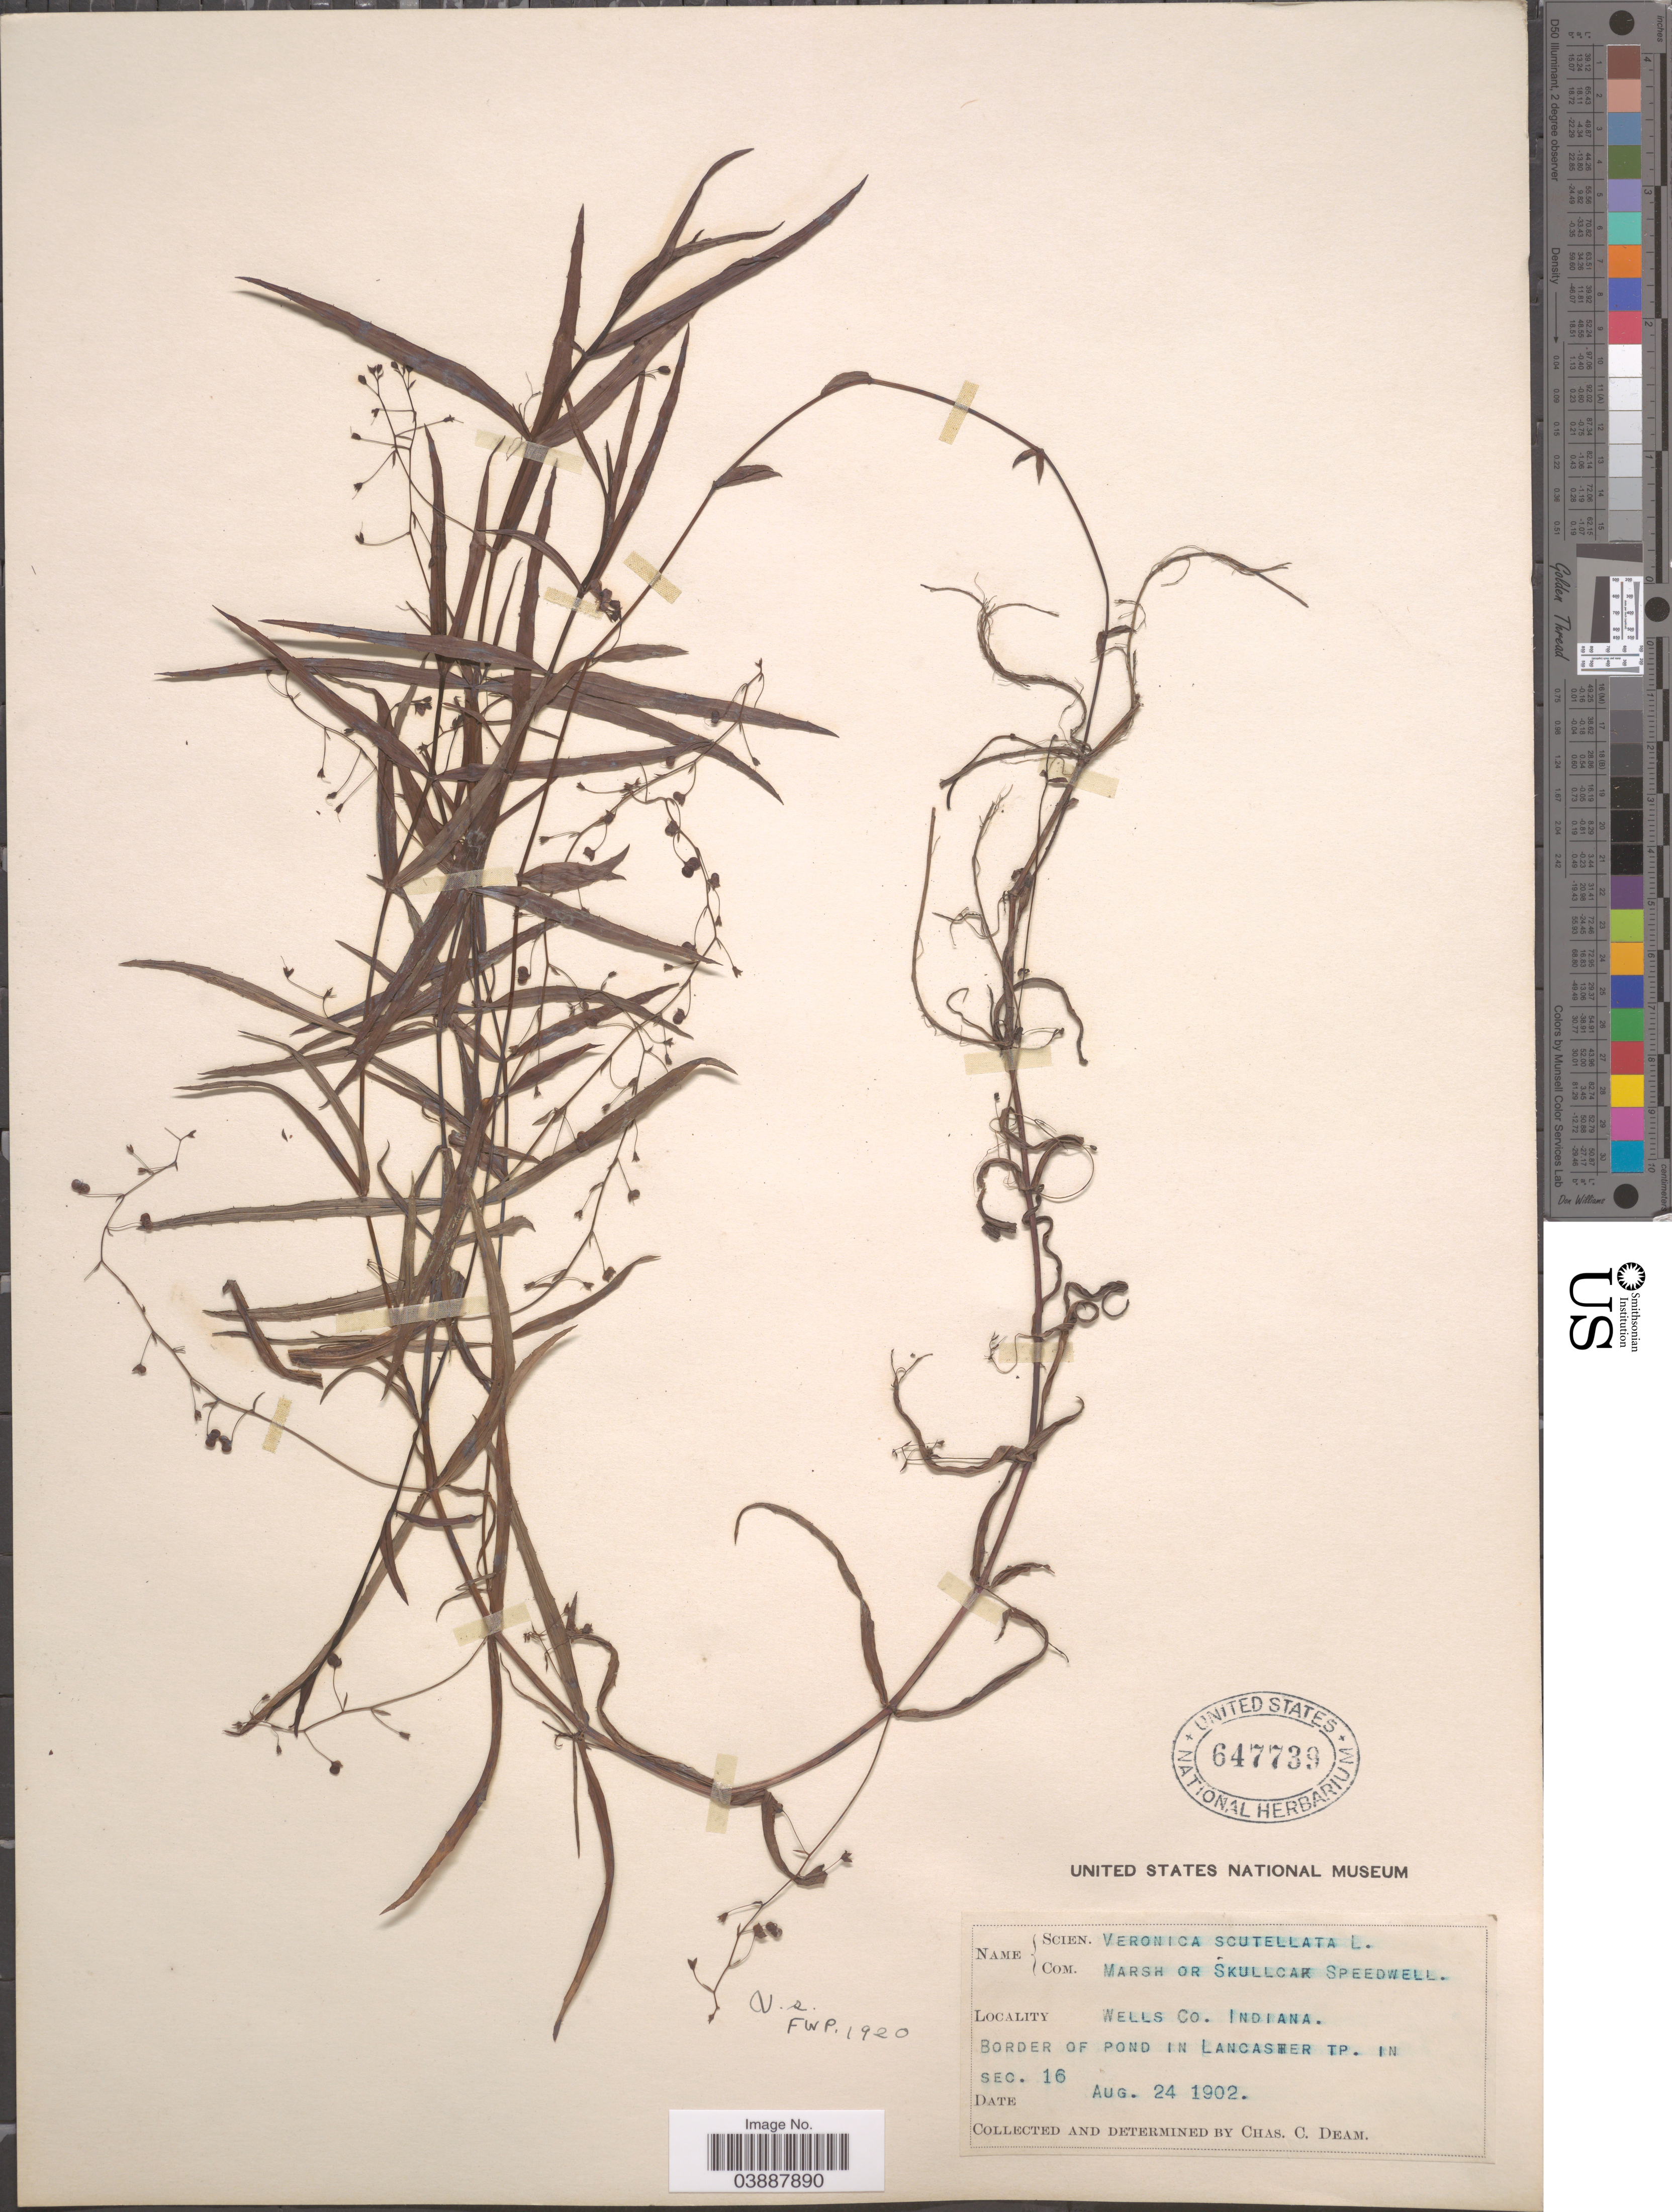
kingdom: Plantae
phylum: Tracheophyta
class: Magnoliopsida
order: Lamiales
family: Plantaginaceae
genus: Veronica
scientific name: Veronica scutellata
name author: L.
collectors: C. C. Deam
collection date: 1902-08-24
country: United States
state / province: Indiana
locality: Wells Co. Border of pond in Lancaster tp. in Sec. 16.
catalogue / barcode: US 647739